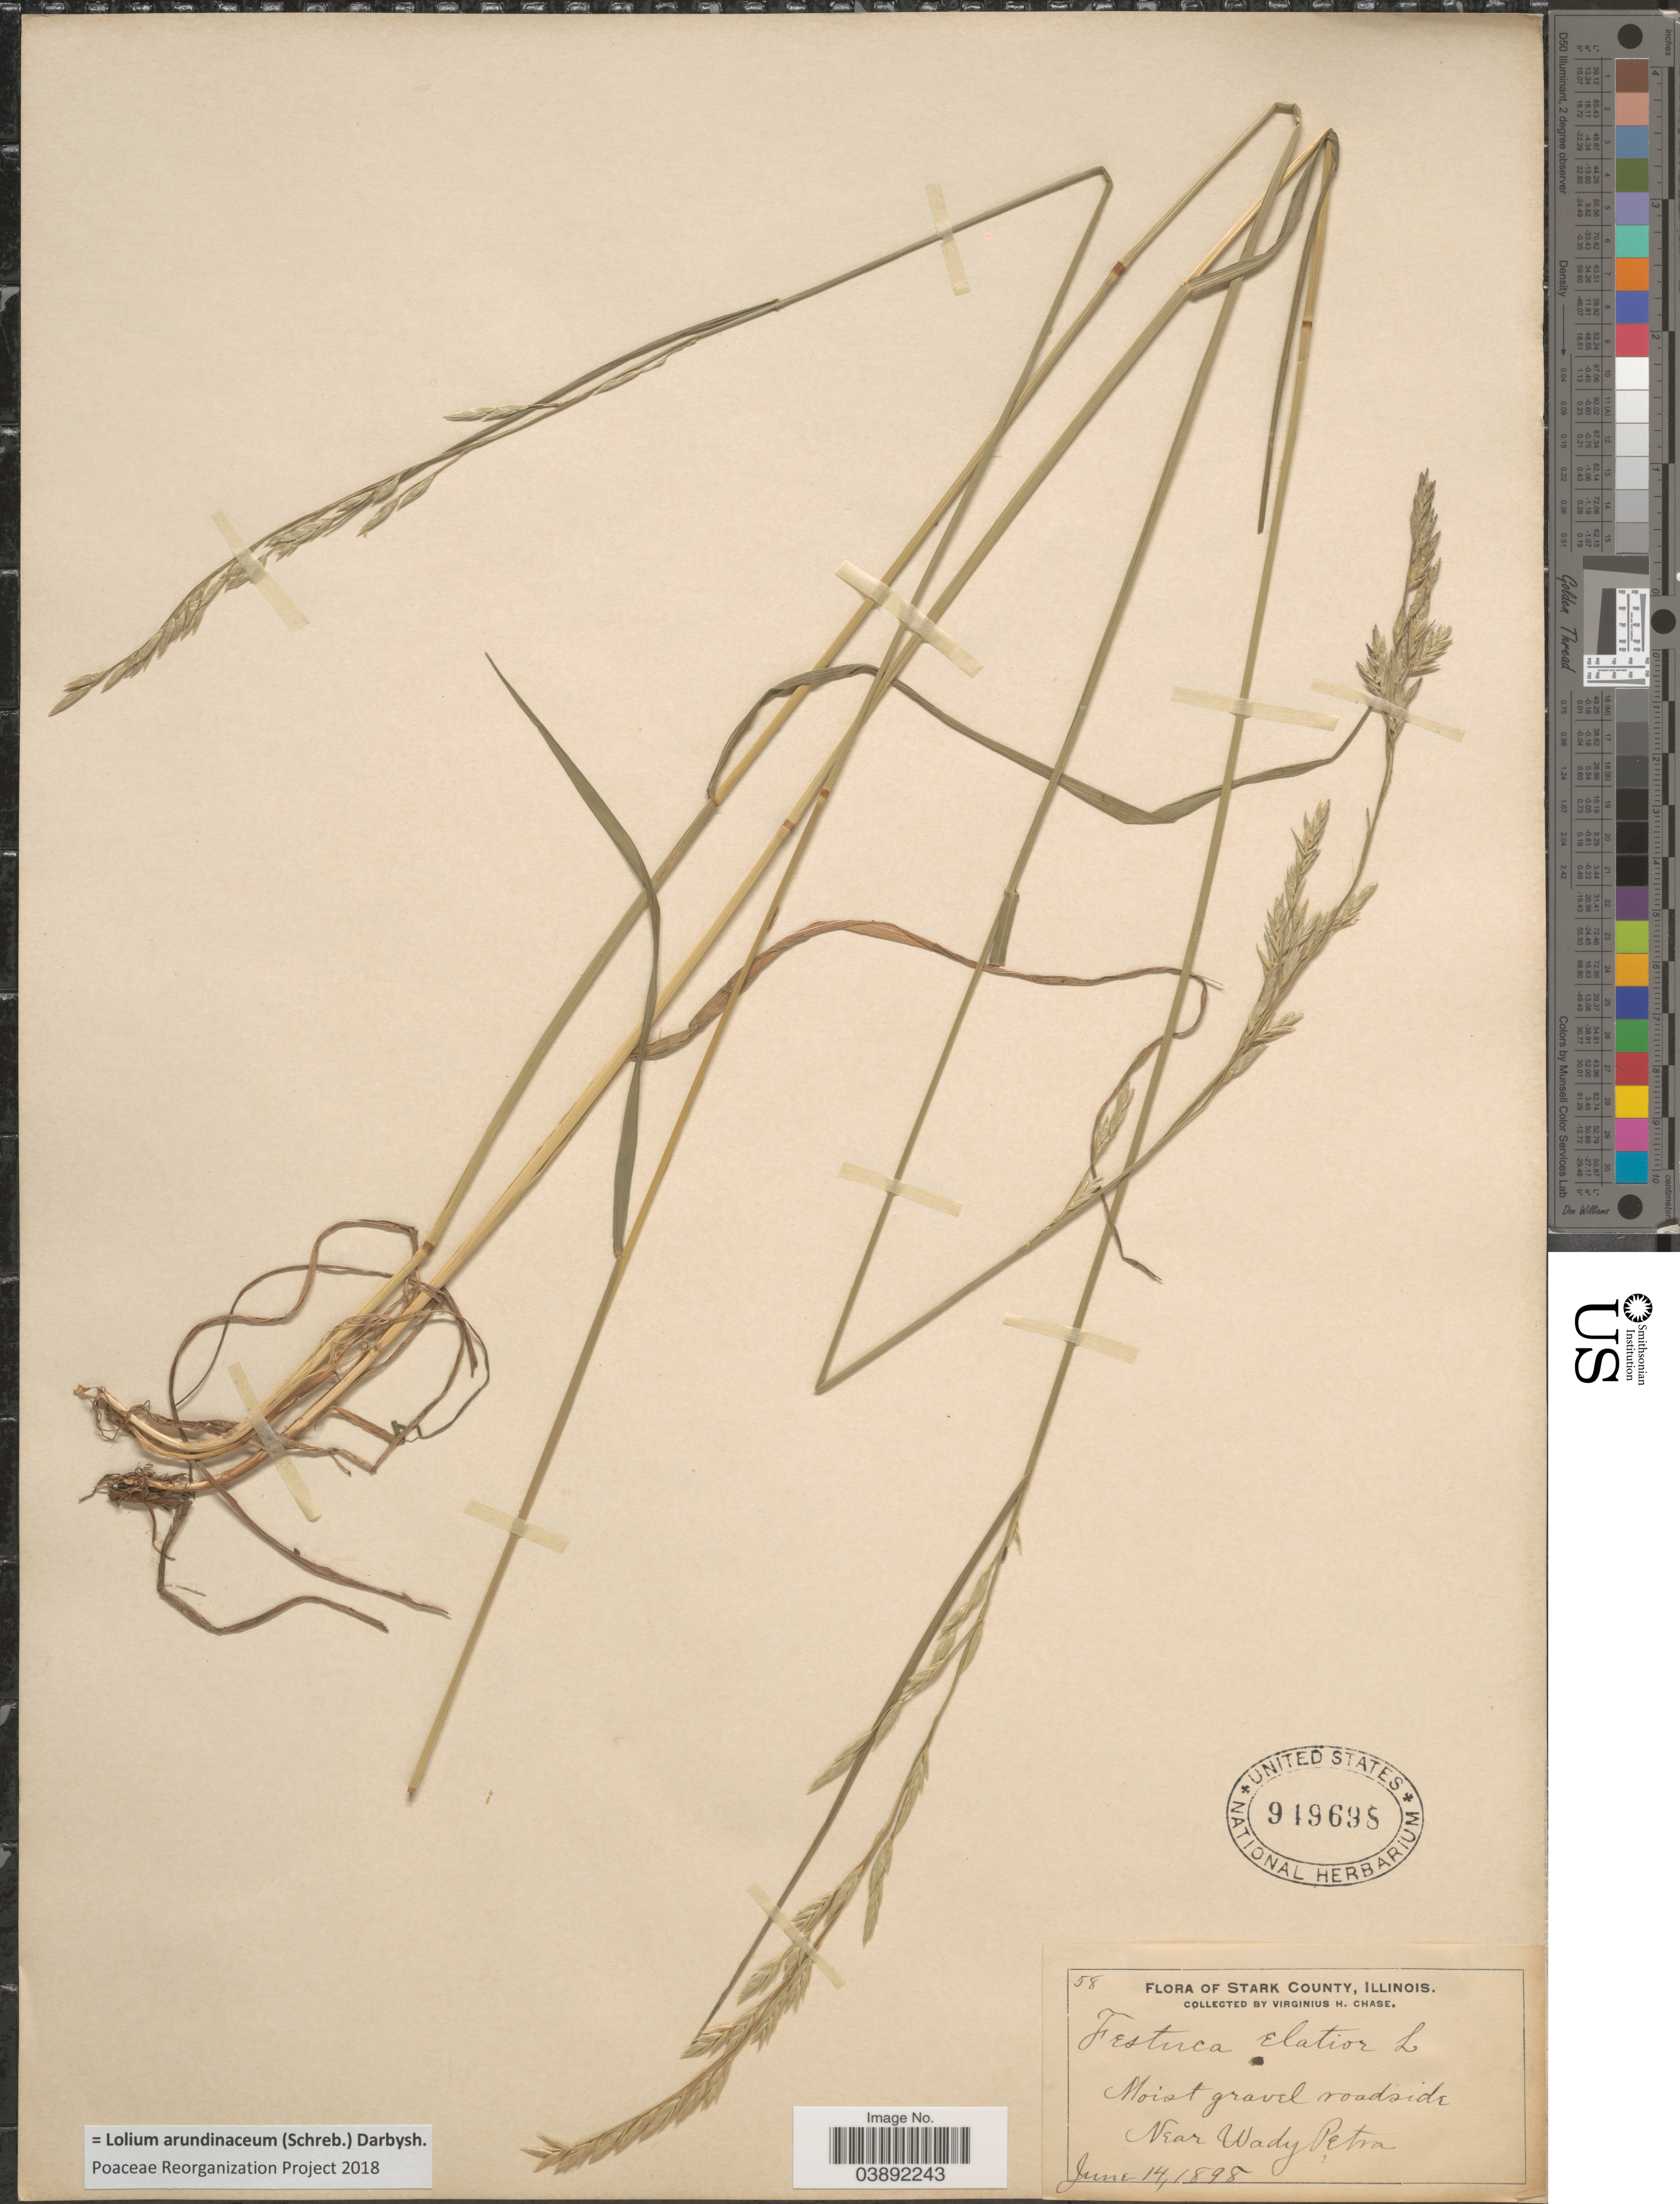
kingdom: Plantae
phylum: Tracheophyta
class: Liliopsida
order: Poales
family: Poaceae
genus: Lolium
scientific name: Lolium arundinaceum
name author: (Schreb.) Darbysh.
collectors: V. H. Chase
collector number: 58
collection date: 1898-06-14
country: United States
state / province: Illinois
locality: Stark County. Moist gravel roadside. Near Wady Petra.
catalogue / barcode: US 949698